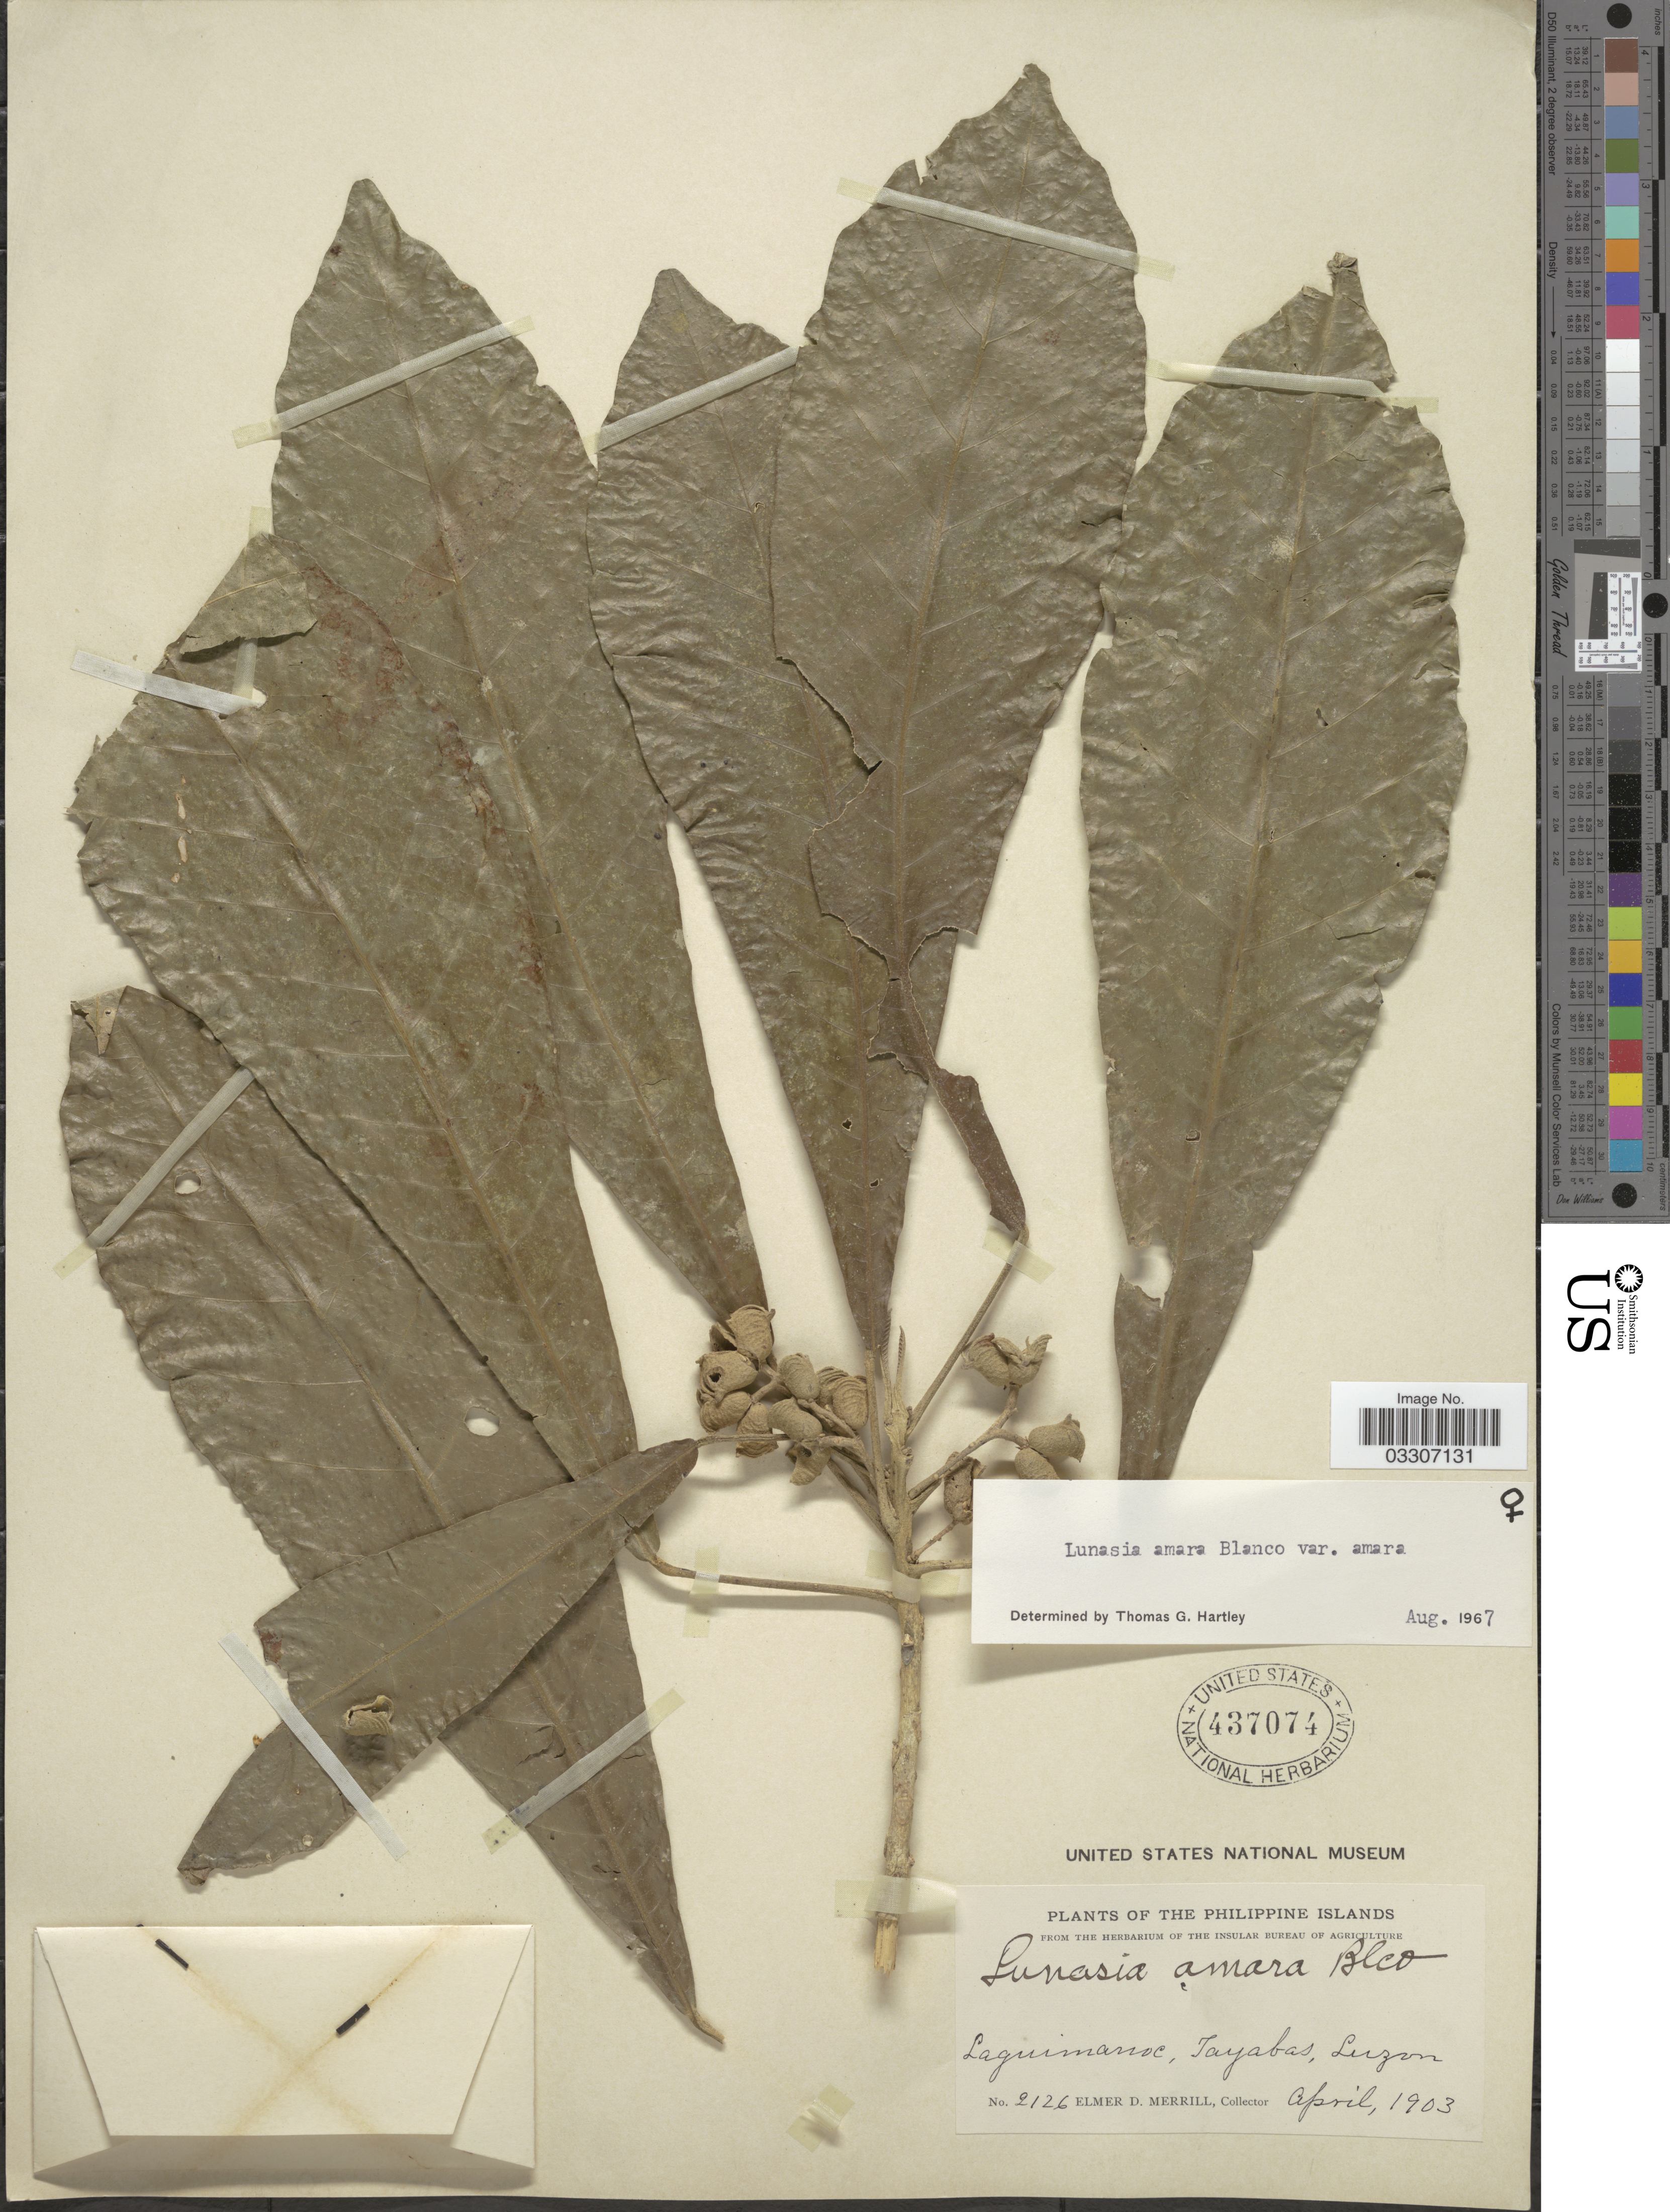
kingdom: Plantae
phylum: Tracheophyta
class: Magnoliopsida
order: Sapindales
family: Rutaceae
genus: Lunasia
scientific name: Lunasia amara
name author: Blanco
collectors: E. D. Merrill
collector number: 2126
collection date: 1903-04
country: Philippines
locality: Laguimanoc, Tayabas, Luzon.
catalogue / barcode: US 437074